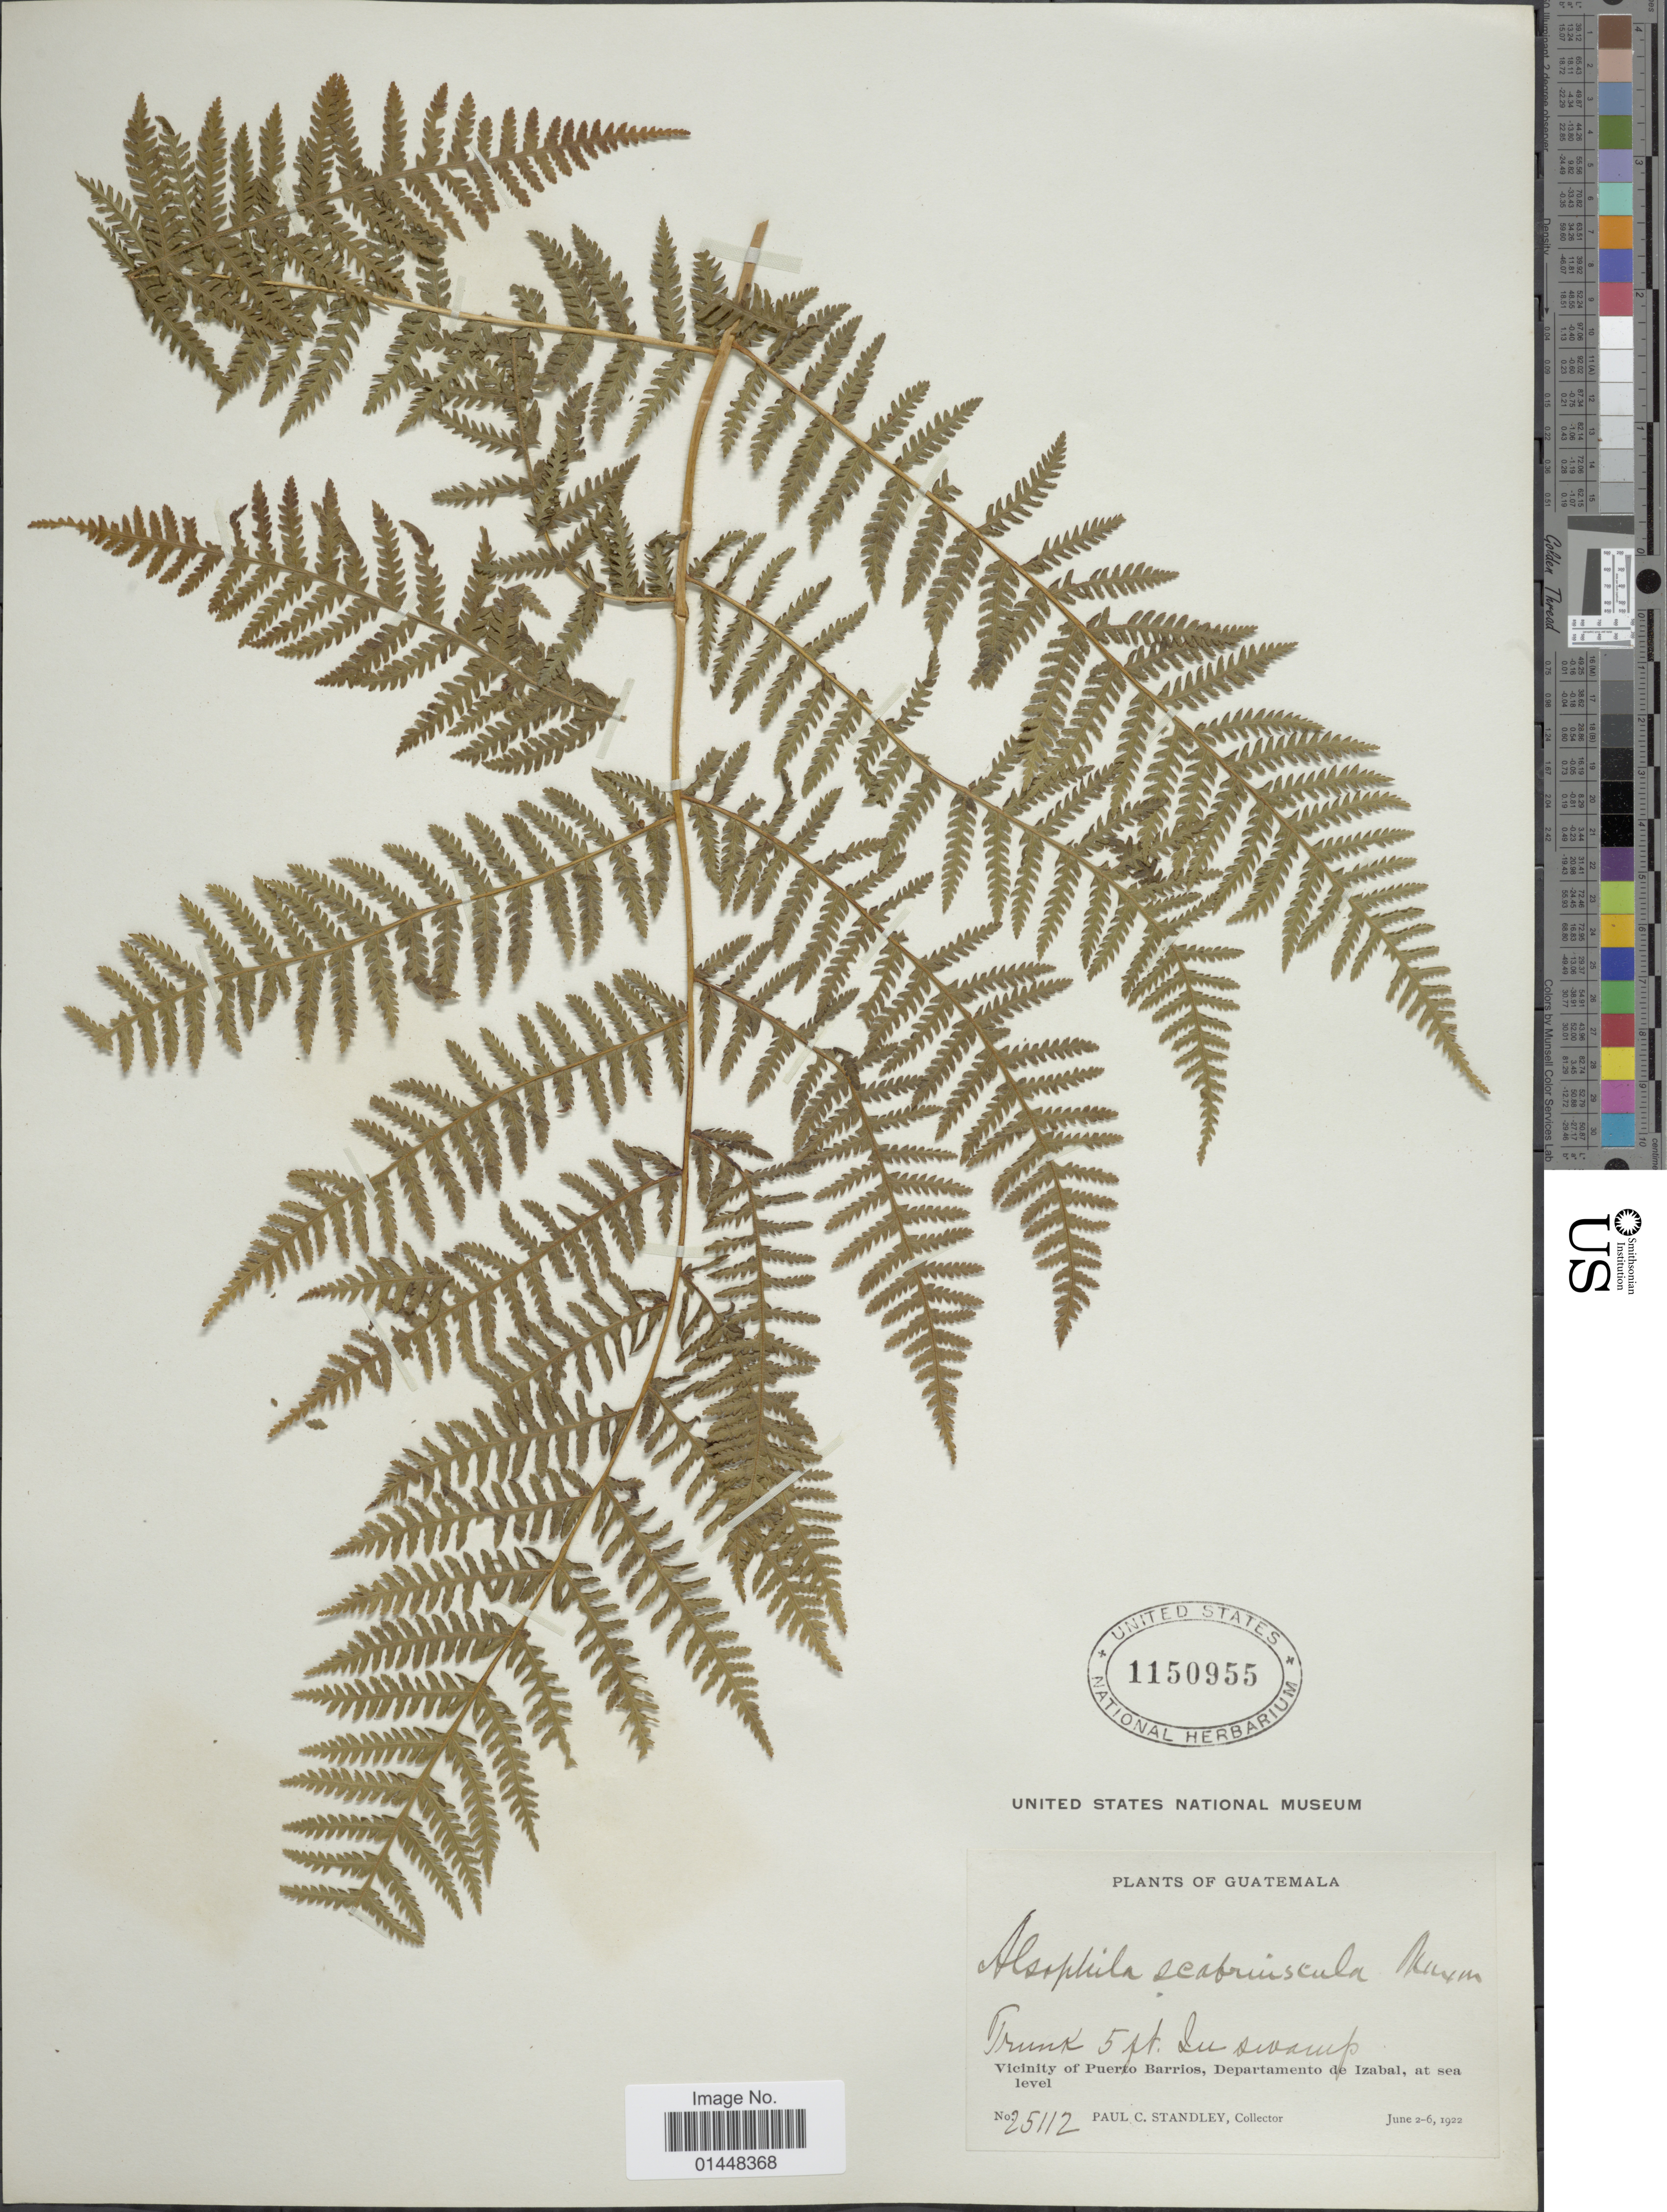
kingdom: Plantae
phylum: Tracheophyta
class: Polypodiopsida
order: Cyatheales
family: Cyatheaceae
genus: Cyathea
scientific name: Cyathea bicrenata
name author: Liebm.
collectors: P. C. Standley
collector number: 25112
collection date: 1922-06-02/1922-06-06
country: Guatemala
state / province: Izabal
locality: Vicinity of Puerto Barrios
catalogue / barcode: US 1150955